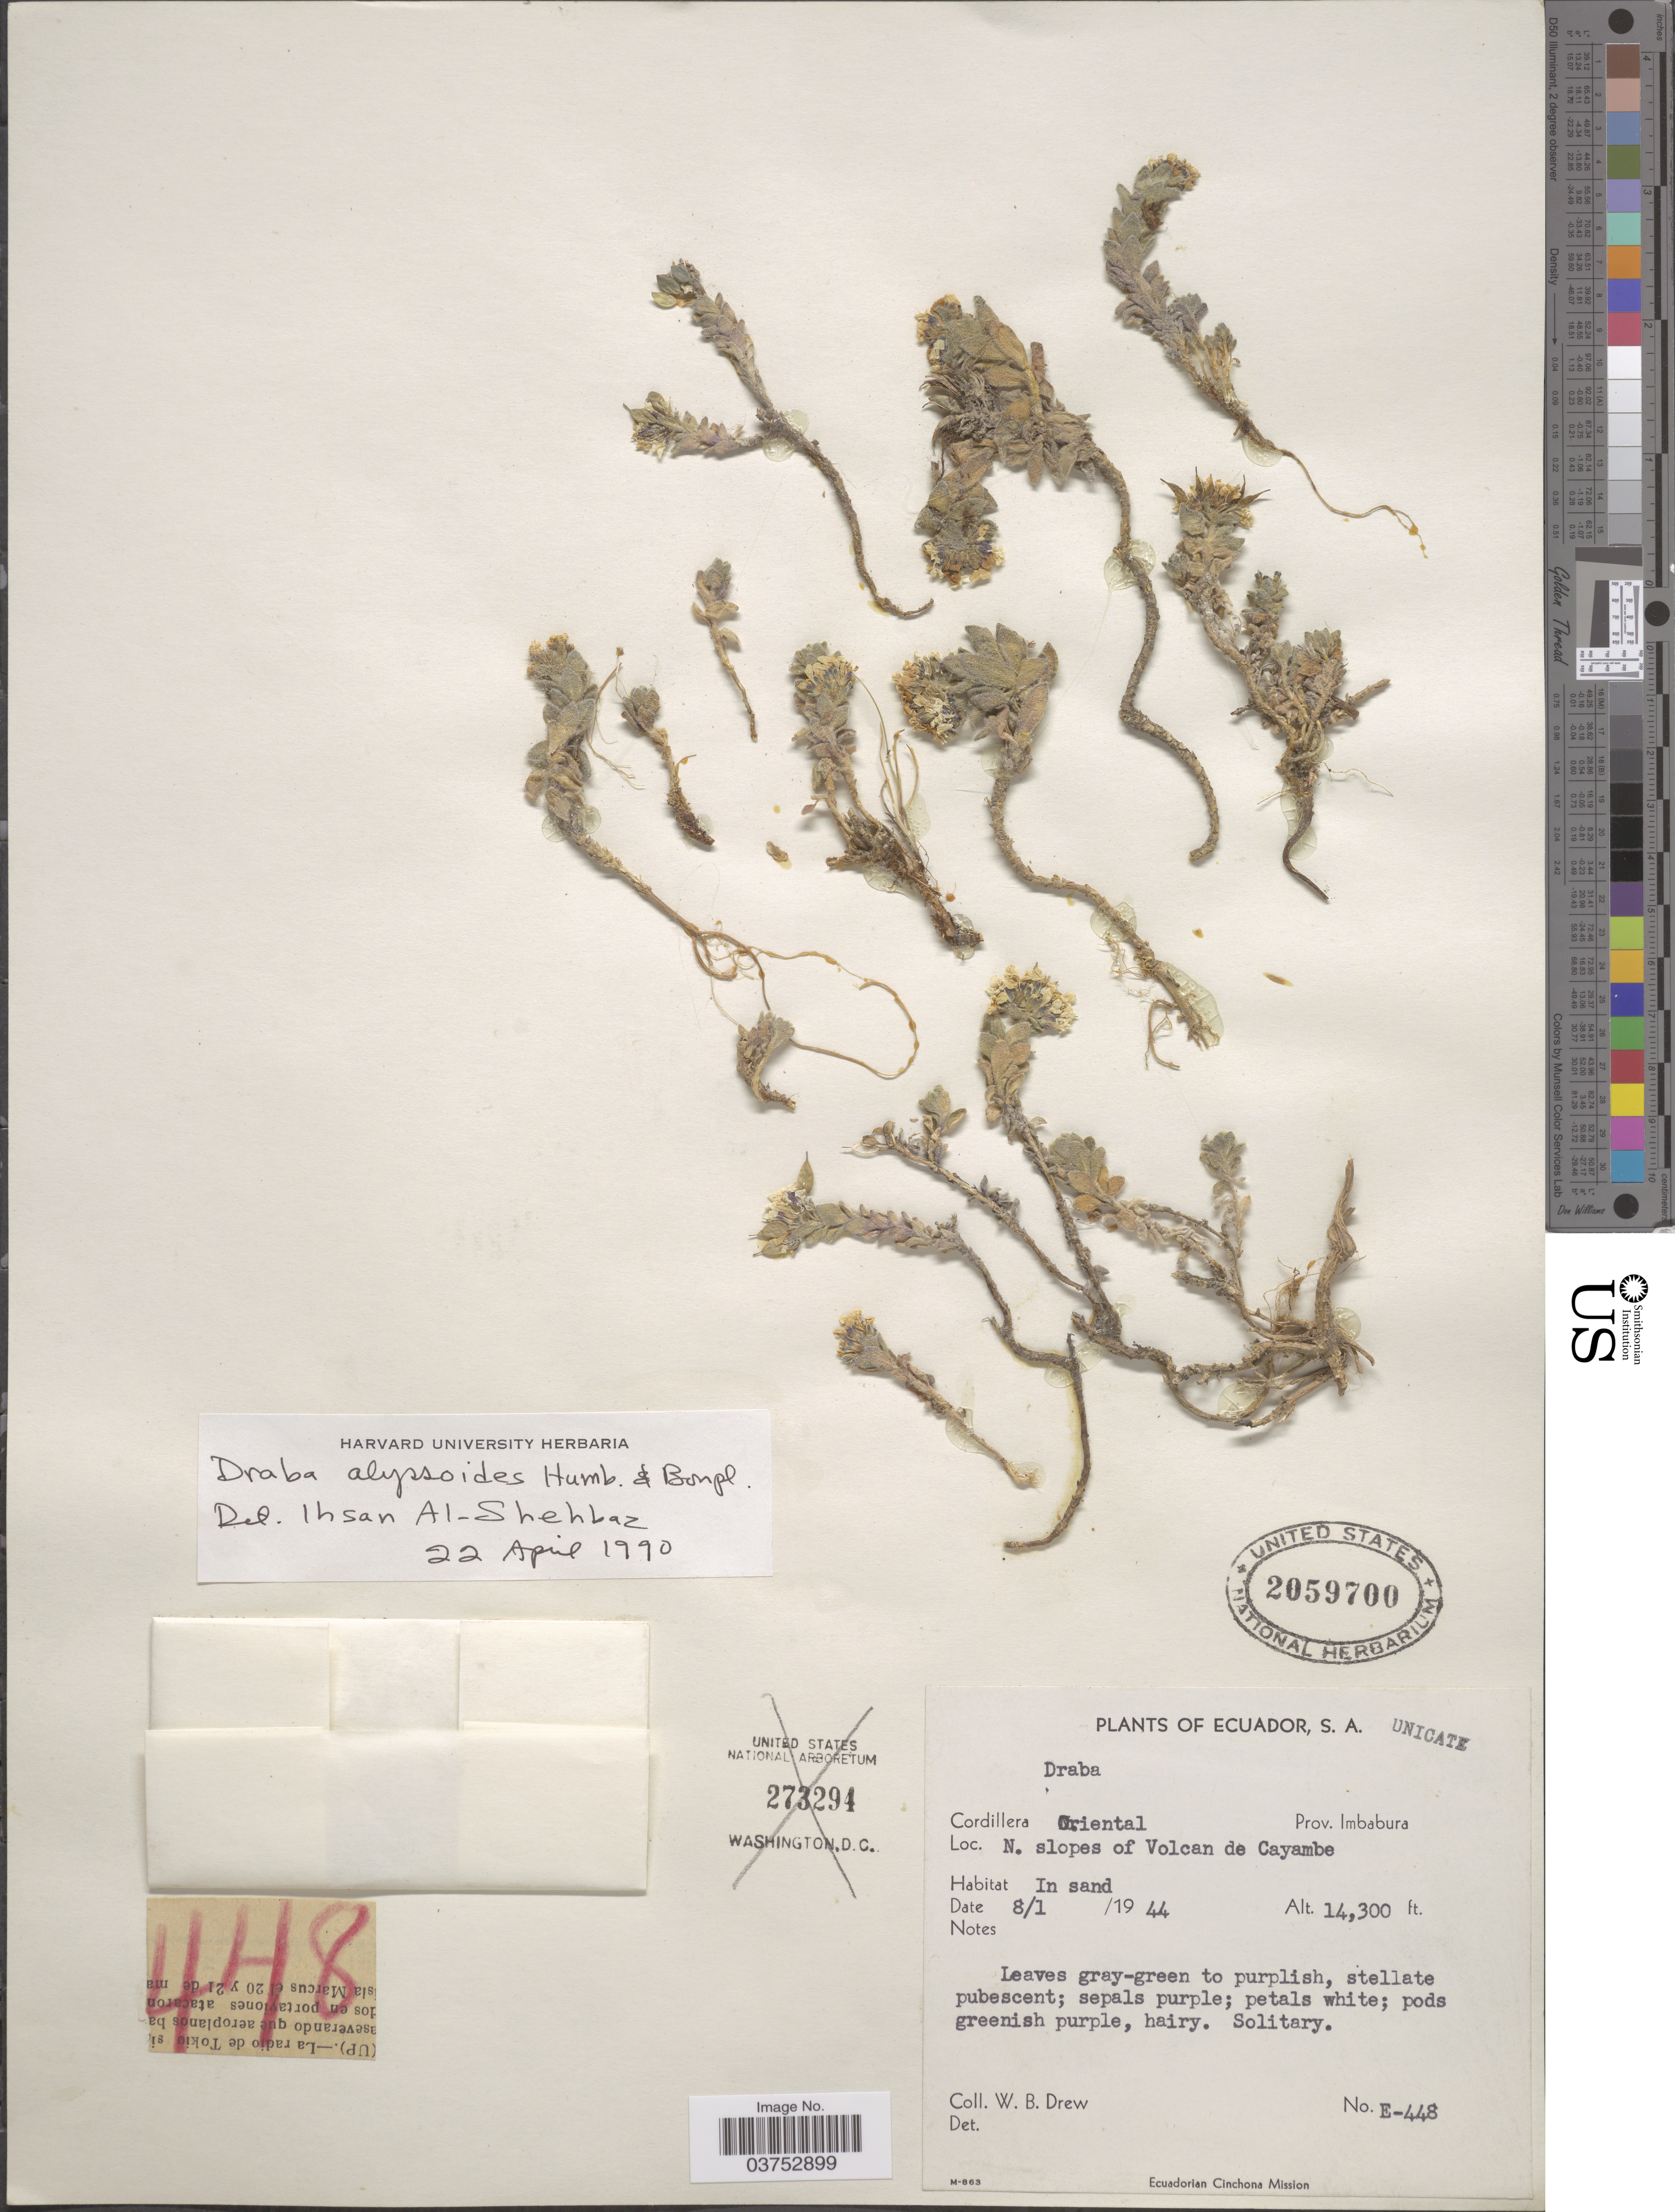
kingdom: Plantae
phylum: Tracheophyta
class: Magnoliopsida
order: Brassicales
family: Brassicaceae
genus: Draba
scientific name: Draba alyssoides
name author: Humb. & Bonpl. ex DC.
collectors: W. B. Drew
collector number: E-448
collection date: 1944-01-08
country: Ecuador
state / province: Imbabura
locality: Cordillera Oriental. N. slopes of Volcan de Cayambe.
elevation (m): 4359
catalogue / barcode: US 2059700